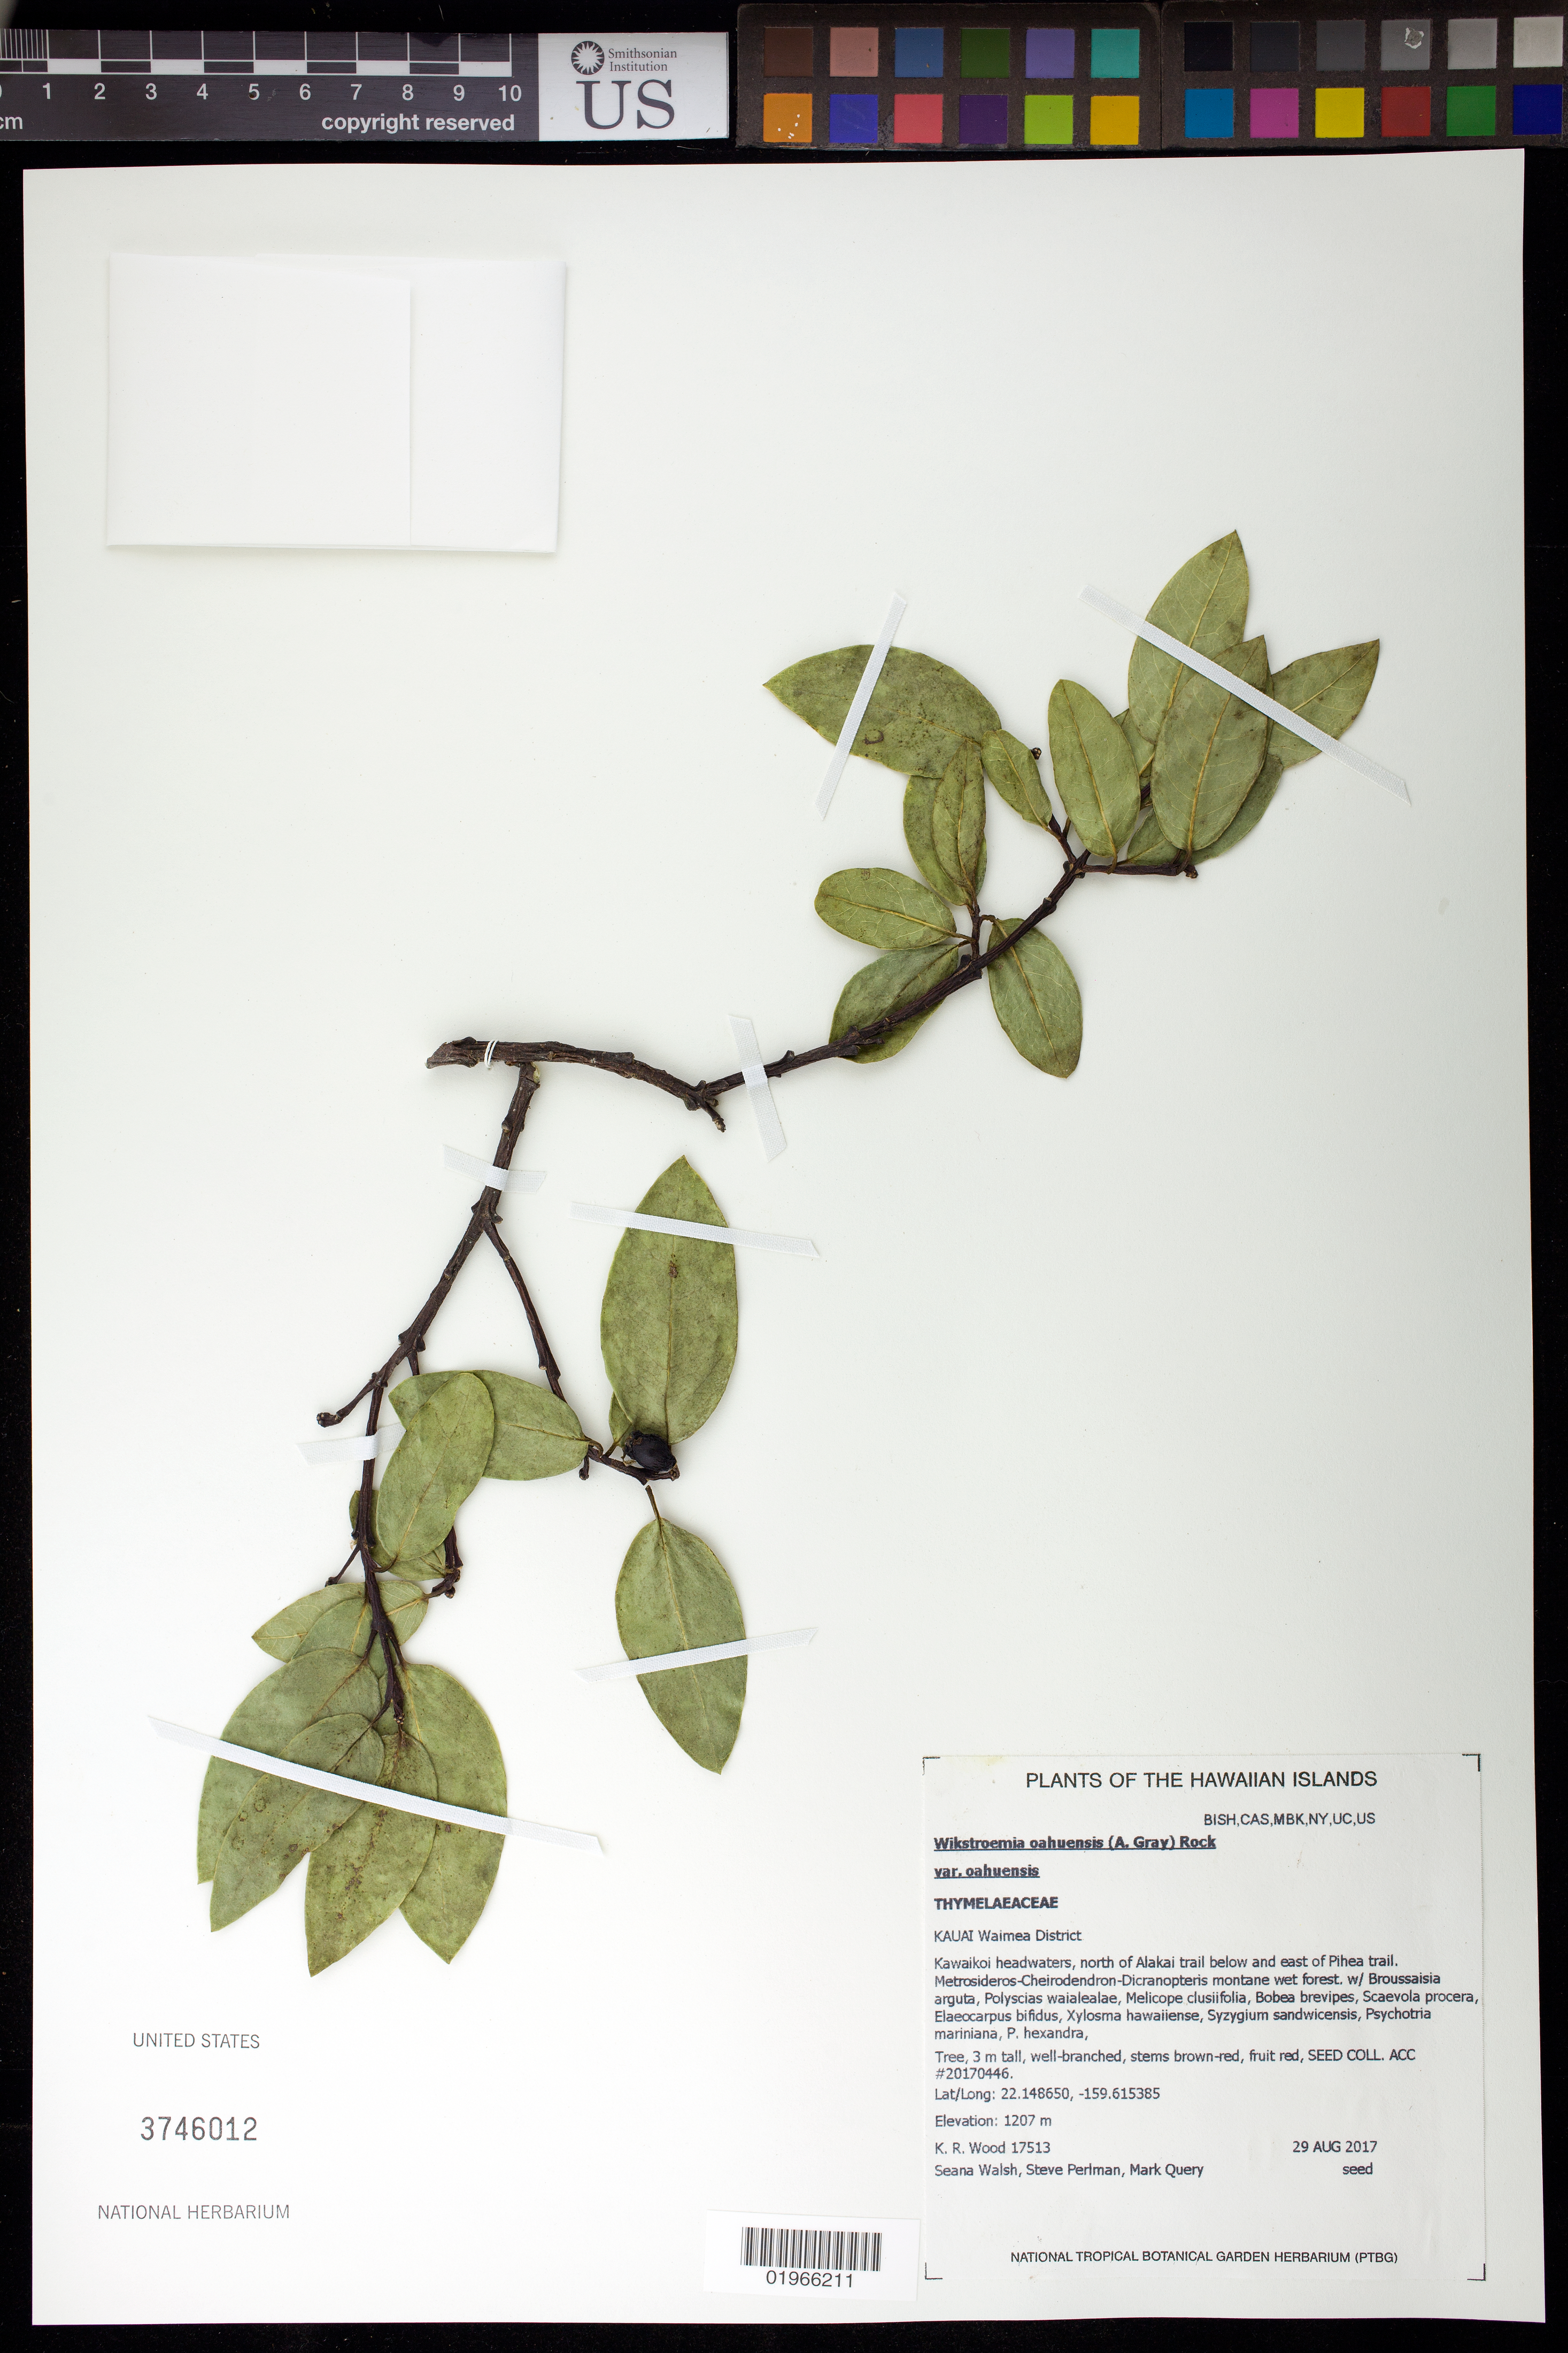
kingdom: Plantae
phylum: Tracheophyta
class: Magnoliopsida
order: Malvales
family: Thymelaeaceae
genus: Wikstroemia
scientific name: Wikstroemia oahuensis var. oahuensis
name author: (A. Gray) Rock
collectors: K. R. Wood, S. Walsh, S. P. Perlman & M. Query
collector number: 17513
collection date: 2017-08-29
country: United States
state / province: Hawaii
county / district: Kauai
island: Kaua'i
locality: Waimea District, Kawaikoi headwaters, north of Alakai trail below and east of Pihea trail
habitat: Montane wet forest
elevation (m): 1207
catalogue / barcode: US 3746012